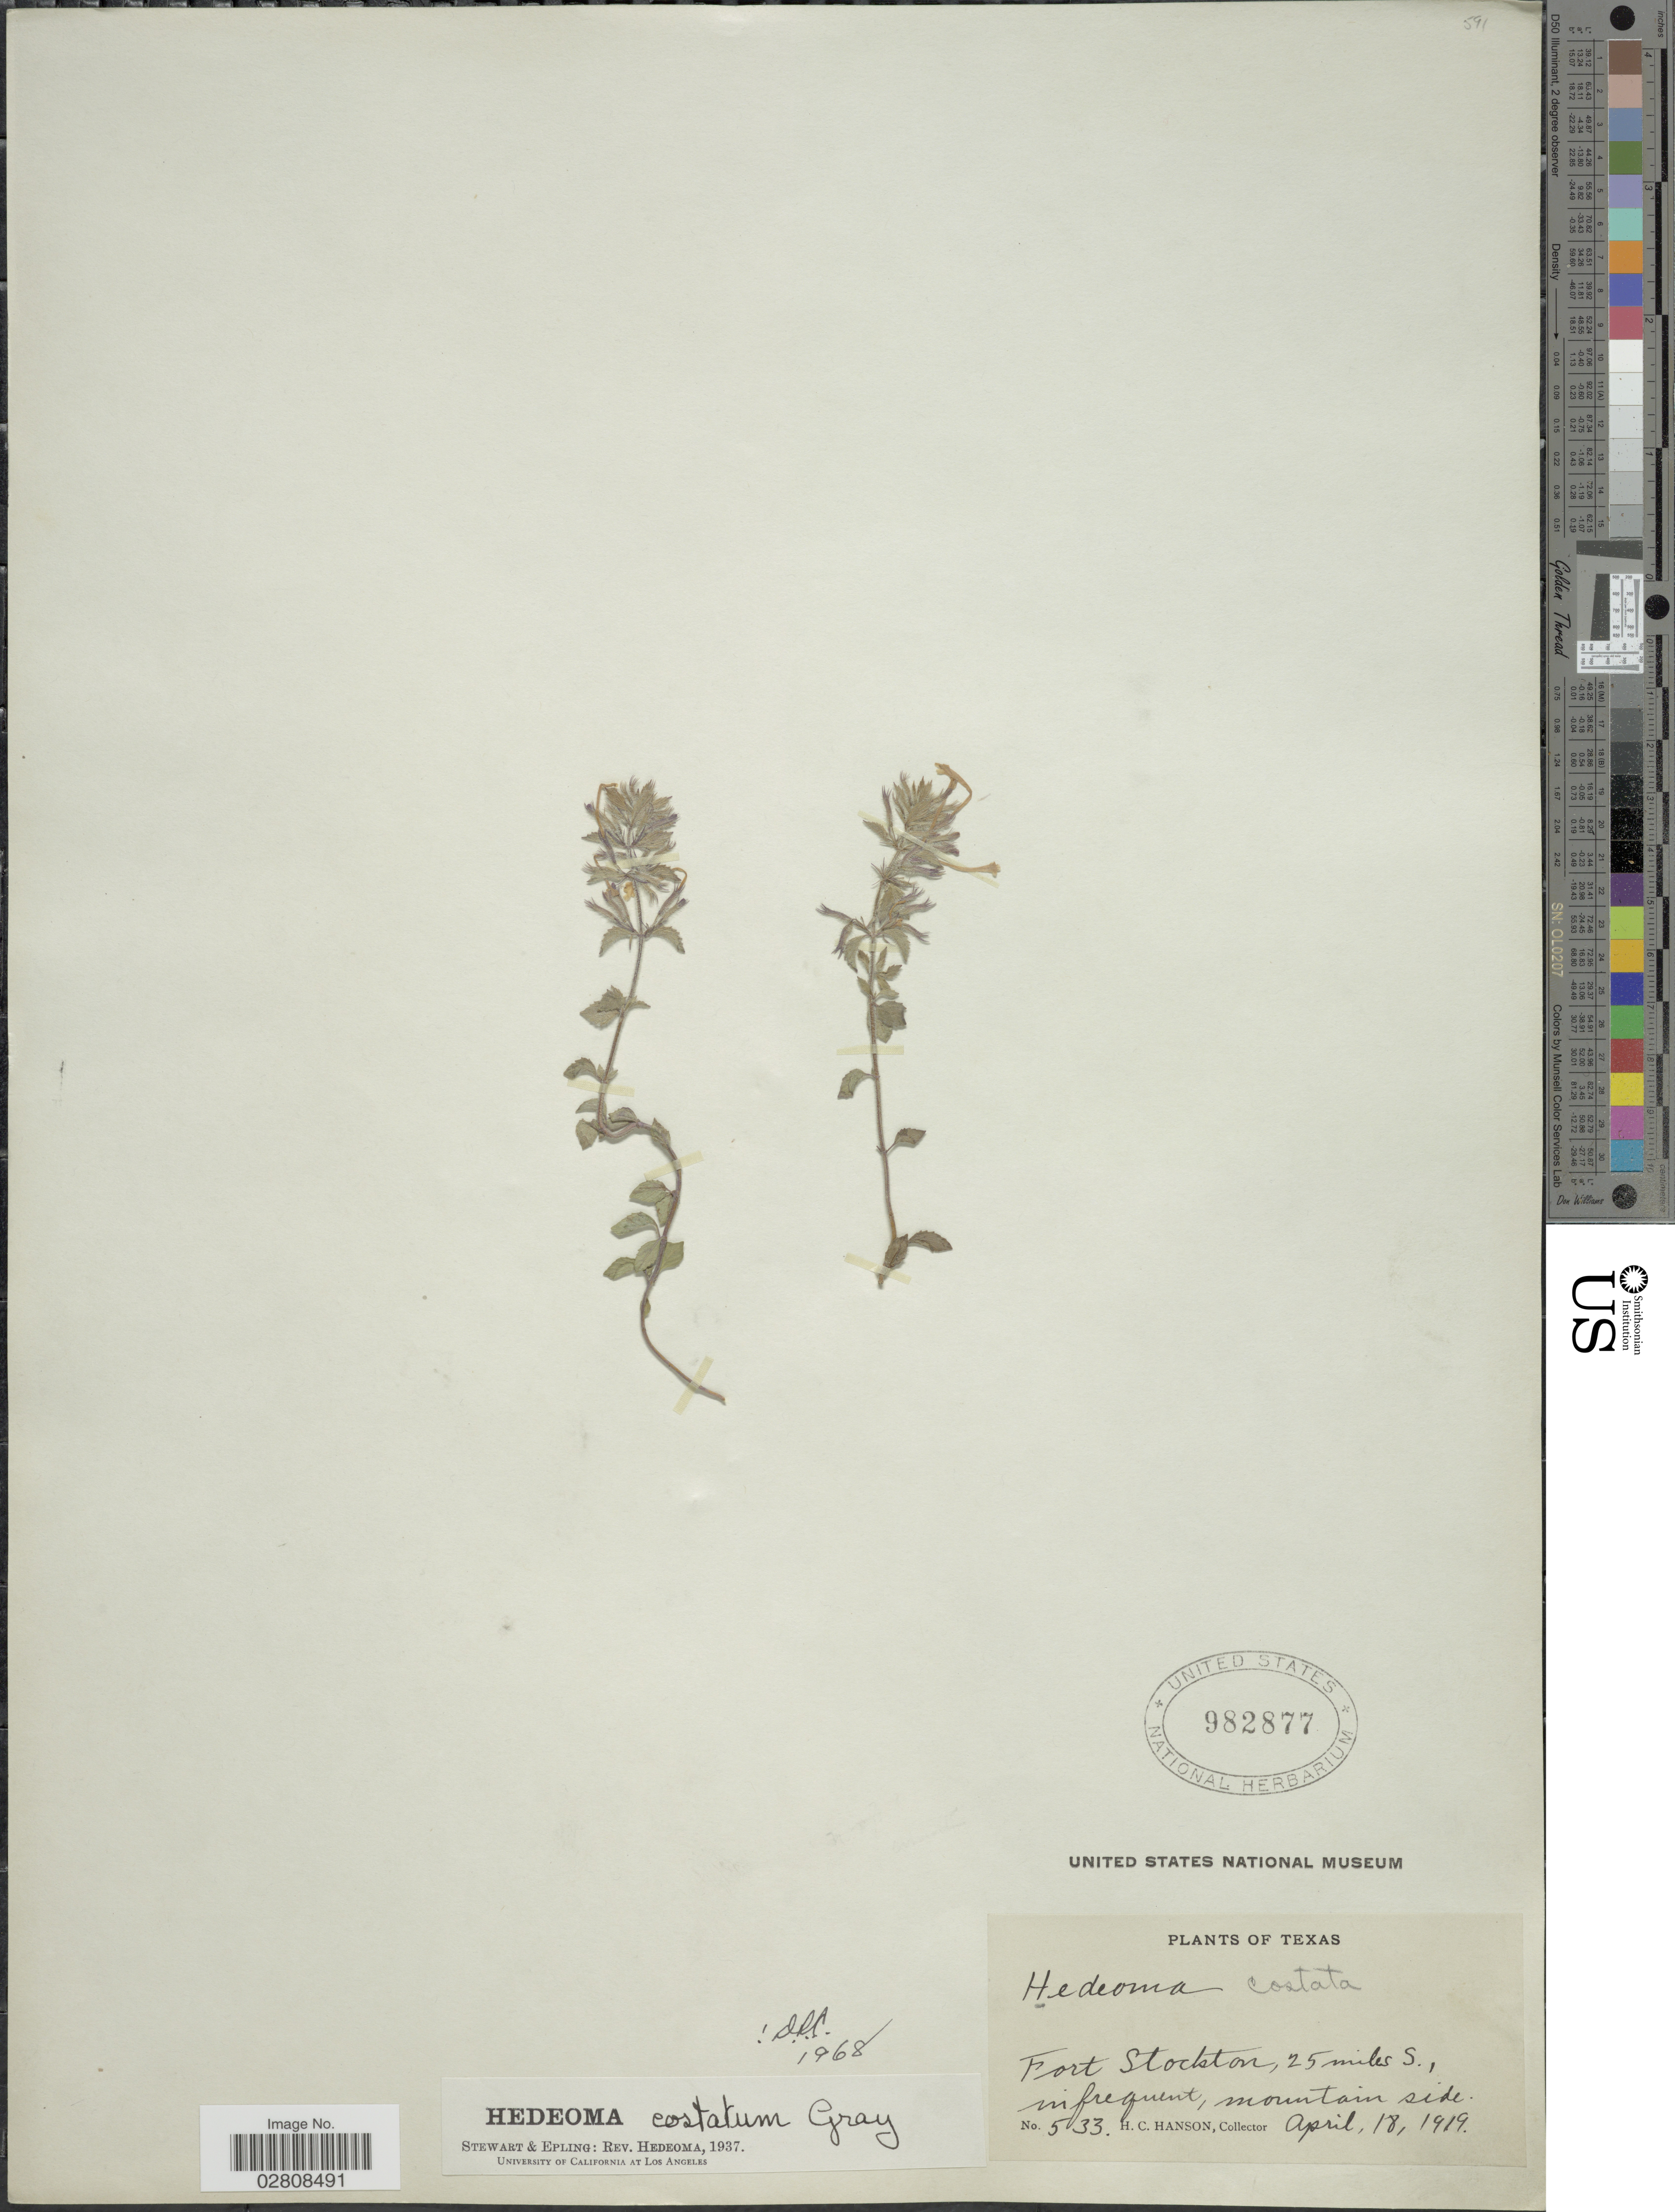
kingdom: Plantae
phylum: Tracheophyta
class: Magnoliopsida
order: Lamiales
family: Lamiaceae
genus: Hedeoma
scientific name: Hedeoma costata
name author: A. Gray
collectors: H. Hanson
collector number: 533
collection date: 1919-04-18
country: United States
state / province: Texas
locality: Fort Stockton, 25 miles S., infrequent, mountain side.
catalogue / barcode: US 982877